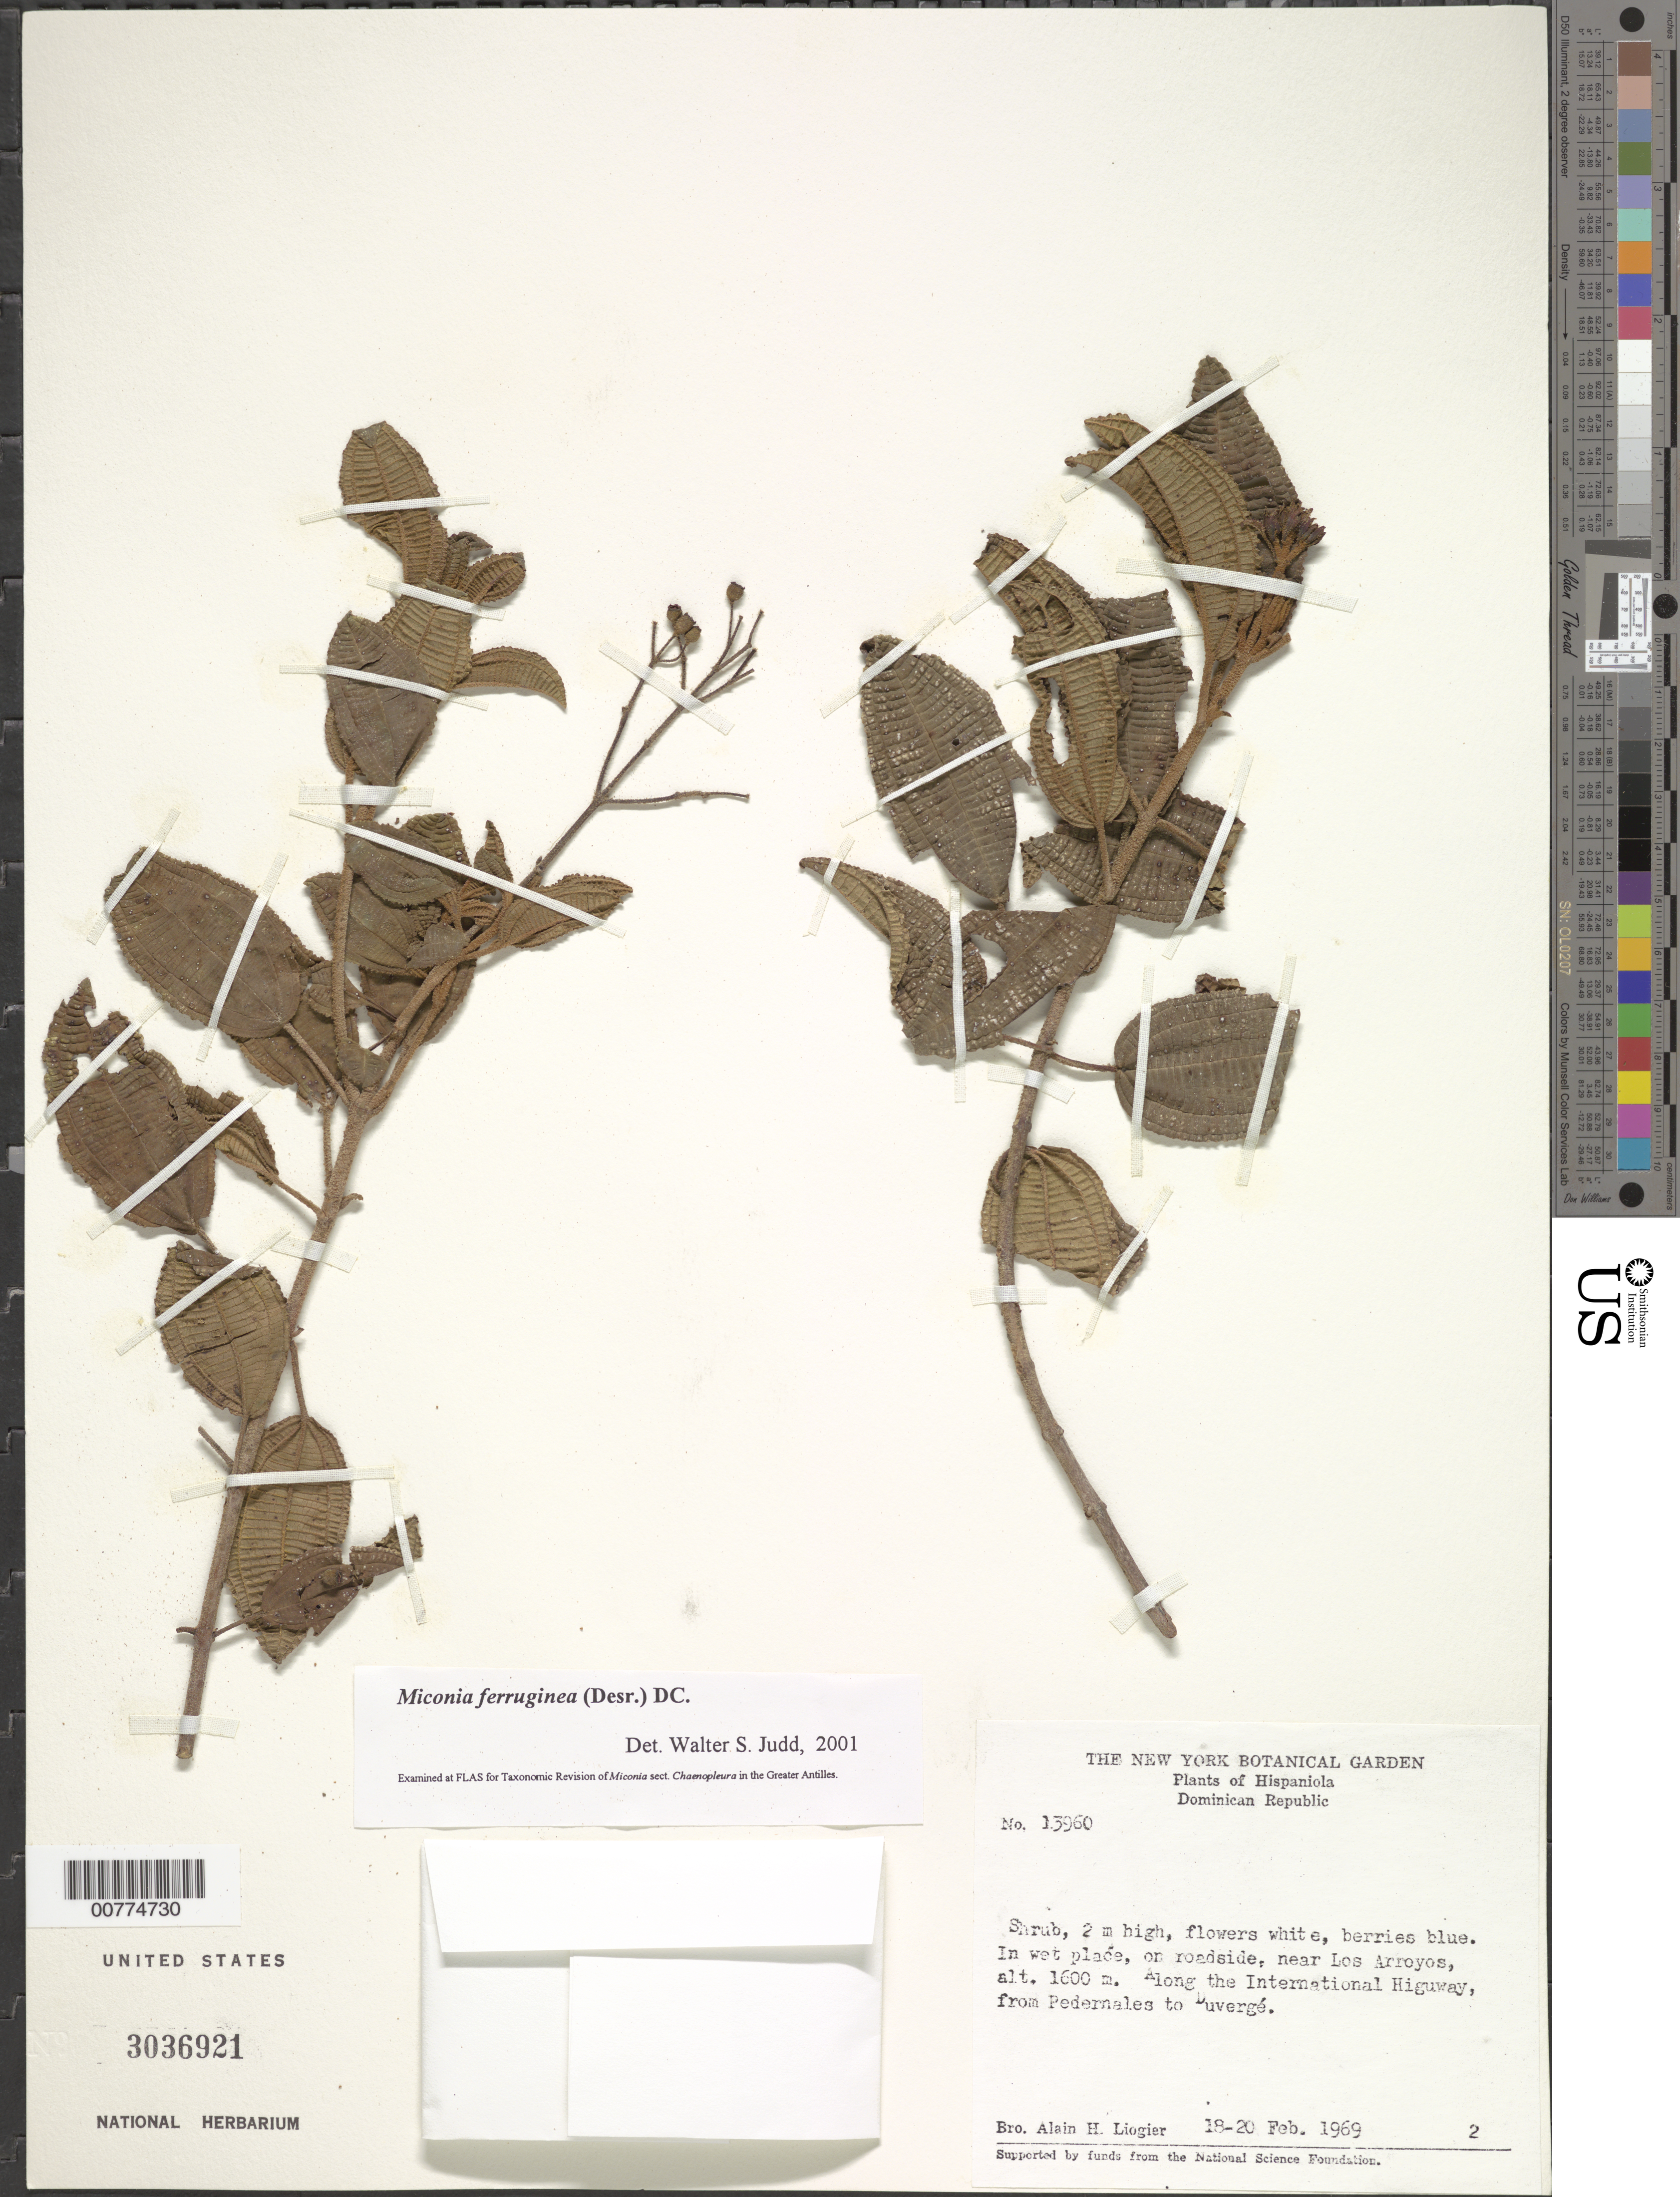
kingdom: Plantae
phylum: Tracheophyta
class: Magnoliopsida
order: Myrtales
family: Melastomataceae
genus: Miconia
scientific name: Miconia ferruginea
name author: (Desr.) DC.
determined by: Judd, Walter S.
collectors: A. H. Liogier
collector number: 13960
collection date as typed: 18 Feb 1969 to 20 Feb 1969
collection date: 1969-02-18/1969-02-20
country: Dominican Republic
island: Hispaniola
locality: Near Los Arroyos, along the International Highway, from Pedernales to Duvergé.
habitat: In wet place, on roadside.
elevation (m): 1600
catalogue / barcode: US 3036921